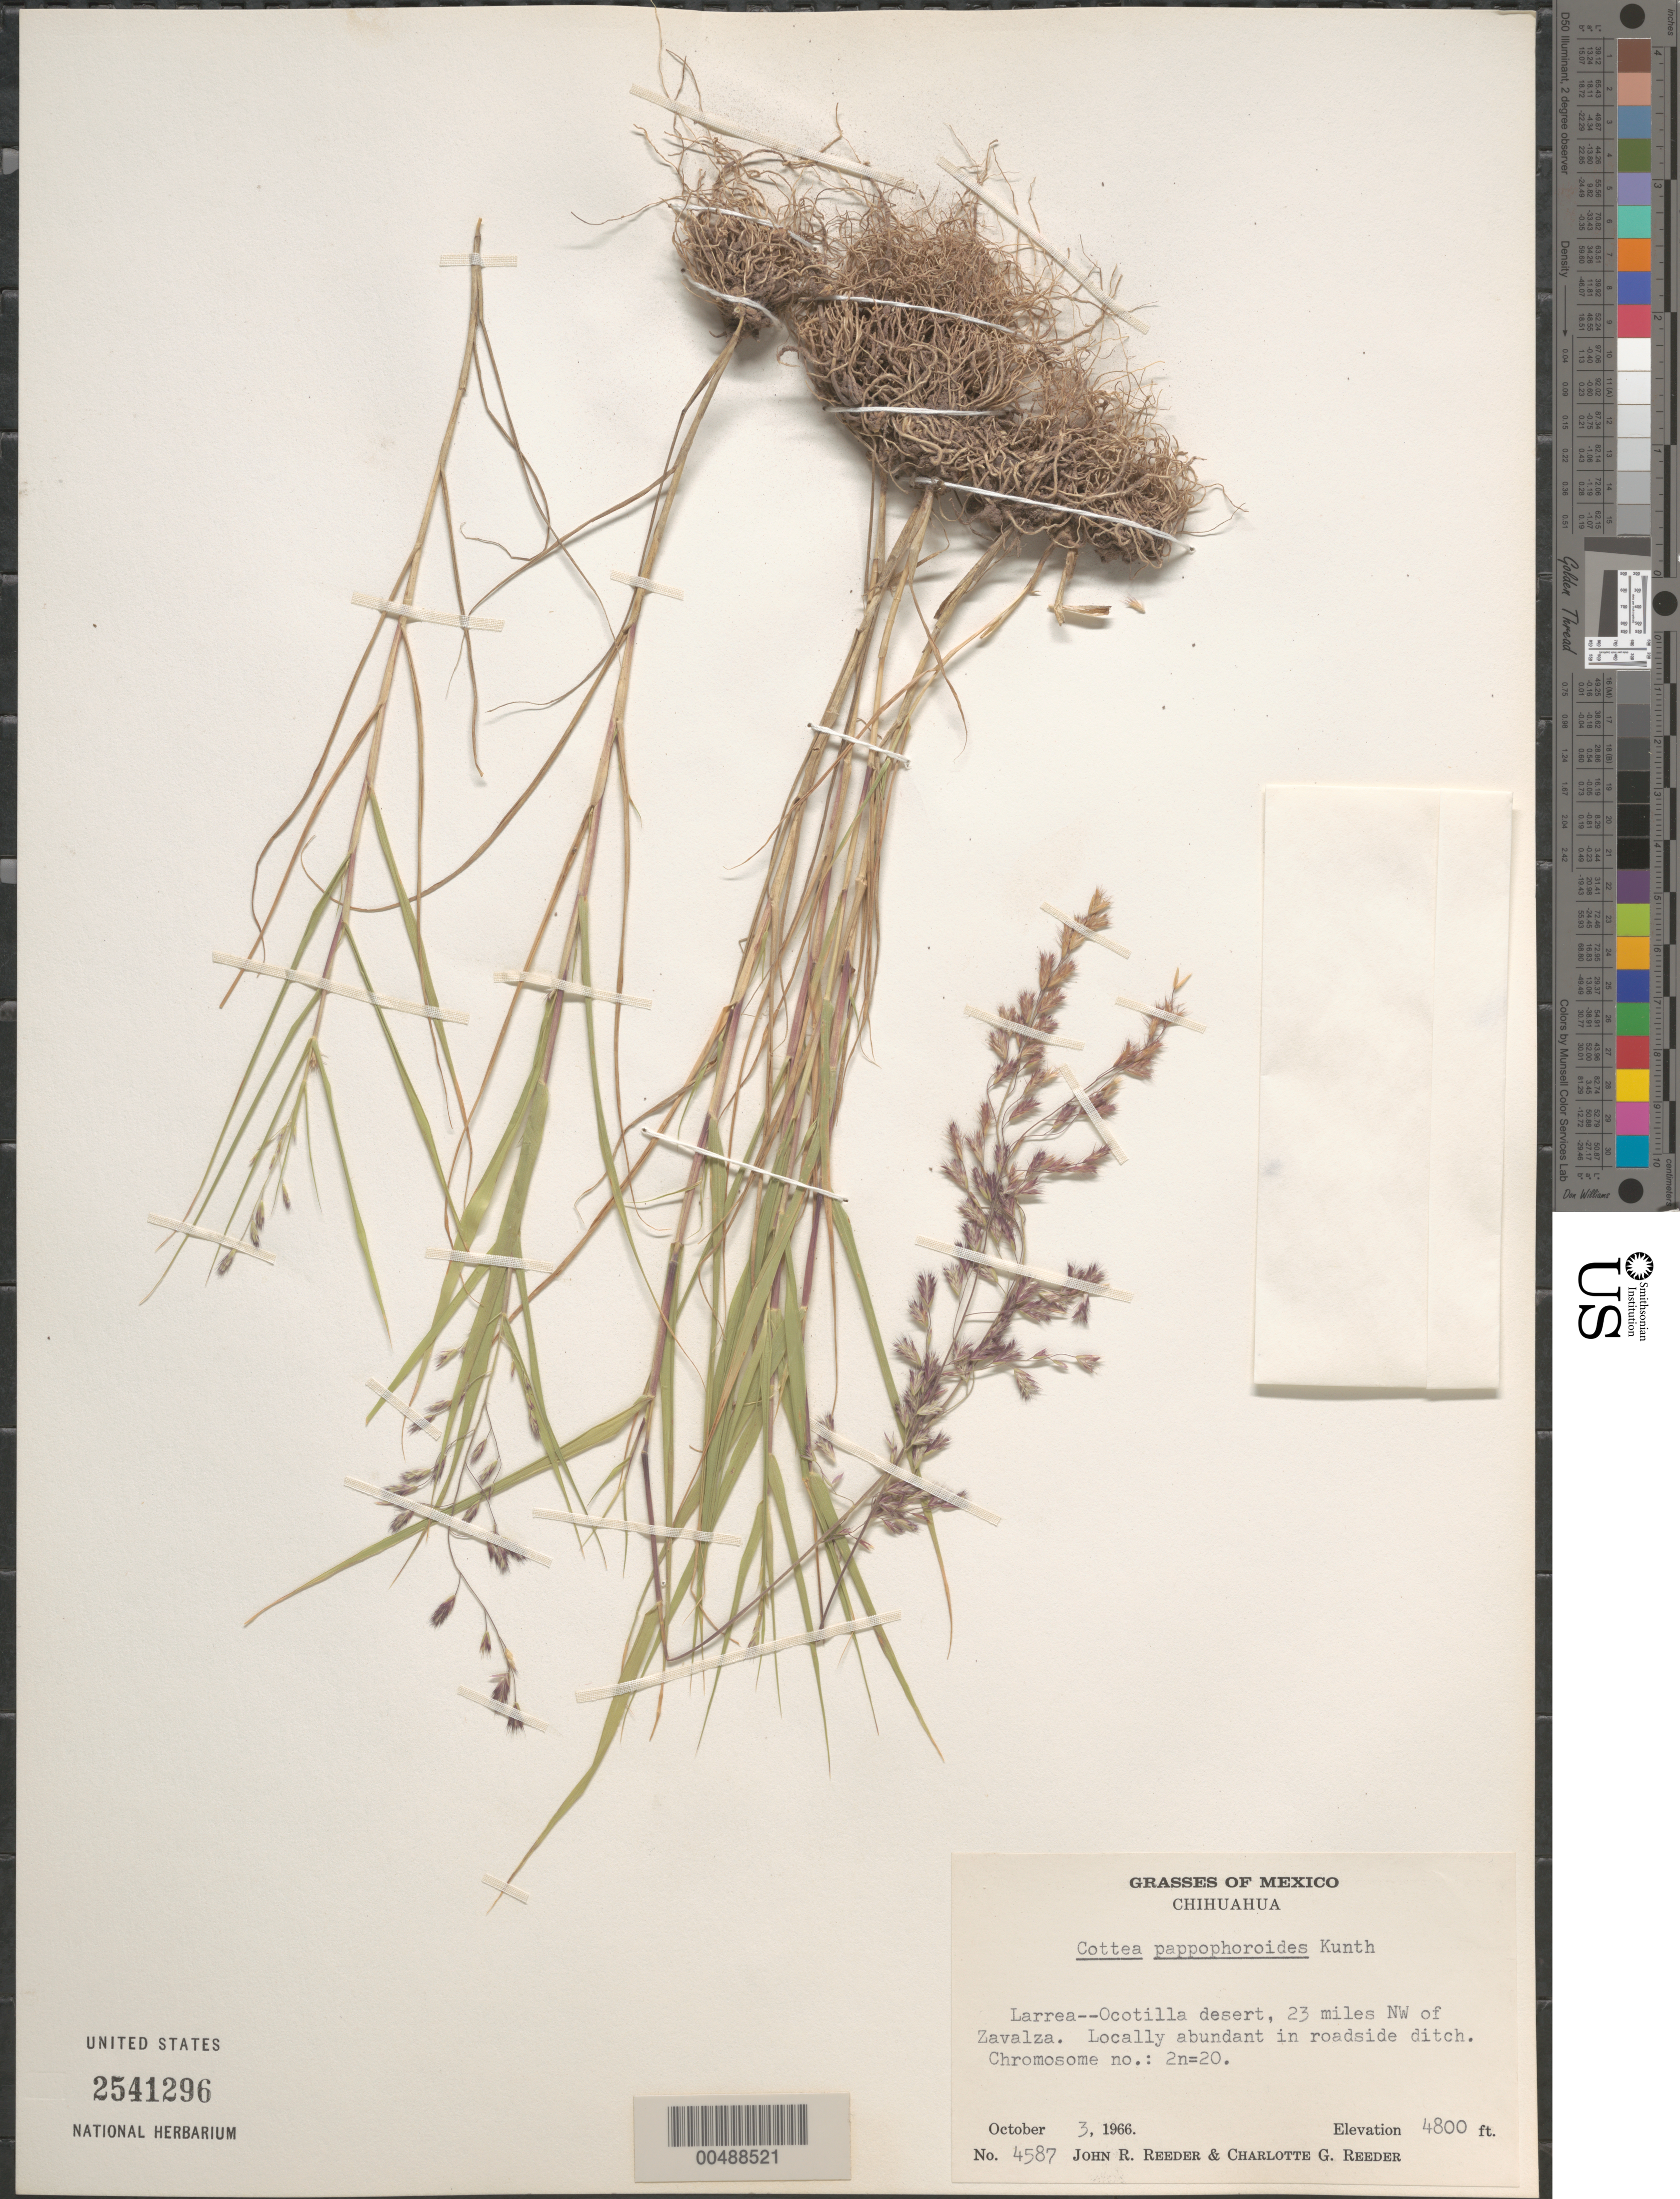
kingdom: Plantae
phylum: Tracheophyta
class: Liliopsida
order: Poales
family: Poaceae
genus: Cottea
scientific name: Cottea pappophoroides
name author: Kunth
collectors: J. R. Reeder & C. G. Reeder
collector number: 4587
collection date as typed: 3 Oct 1966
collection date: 1966-10-03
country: Mexico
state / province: Chihuahua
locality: Larrea--Ocotilla desert, 23 mi NW of Zavalza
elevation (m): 1463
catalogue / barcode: US 2541296